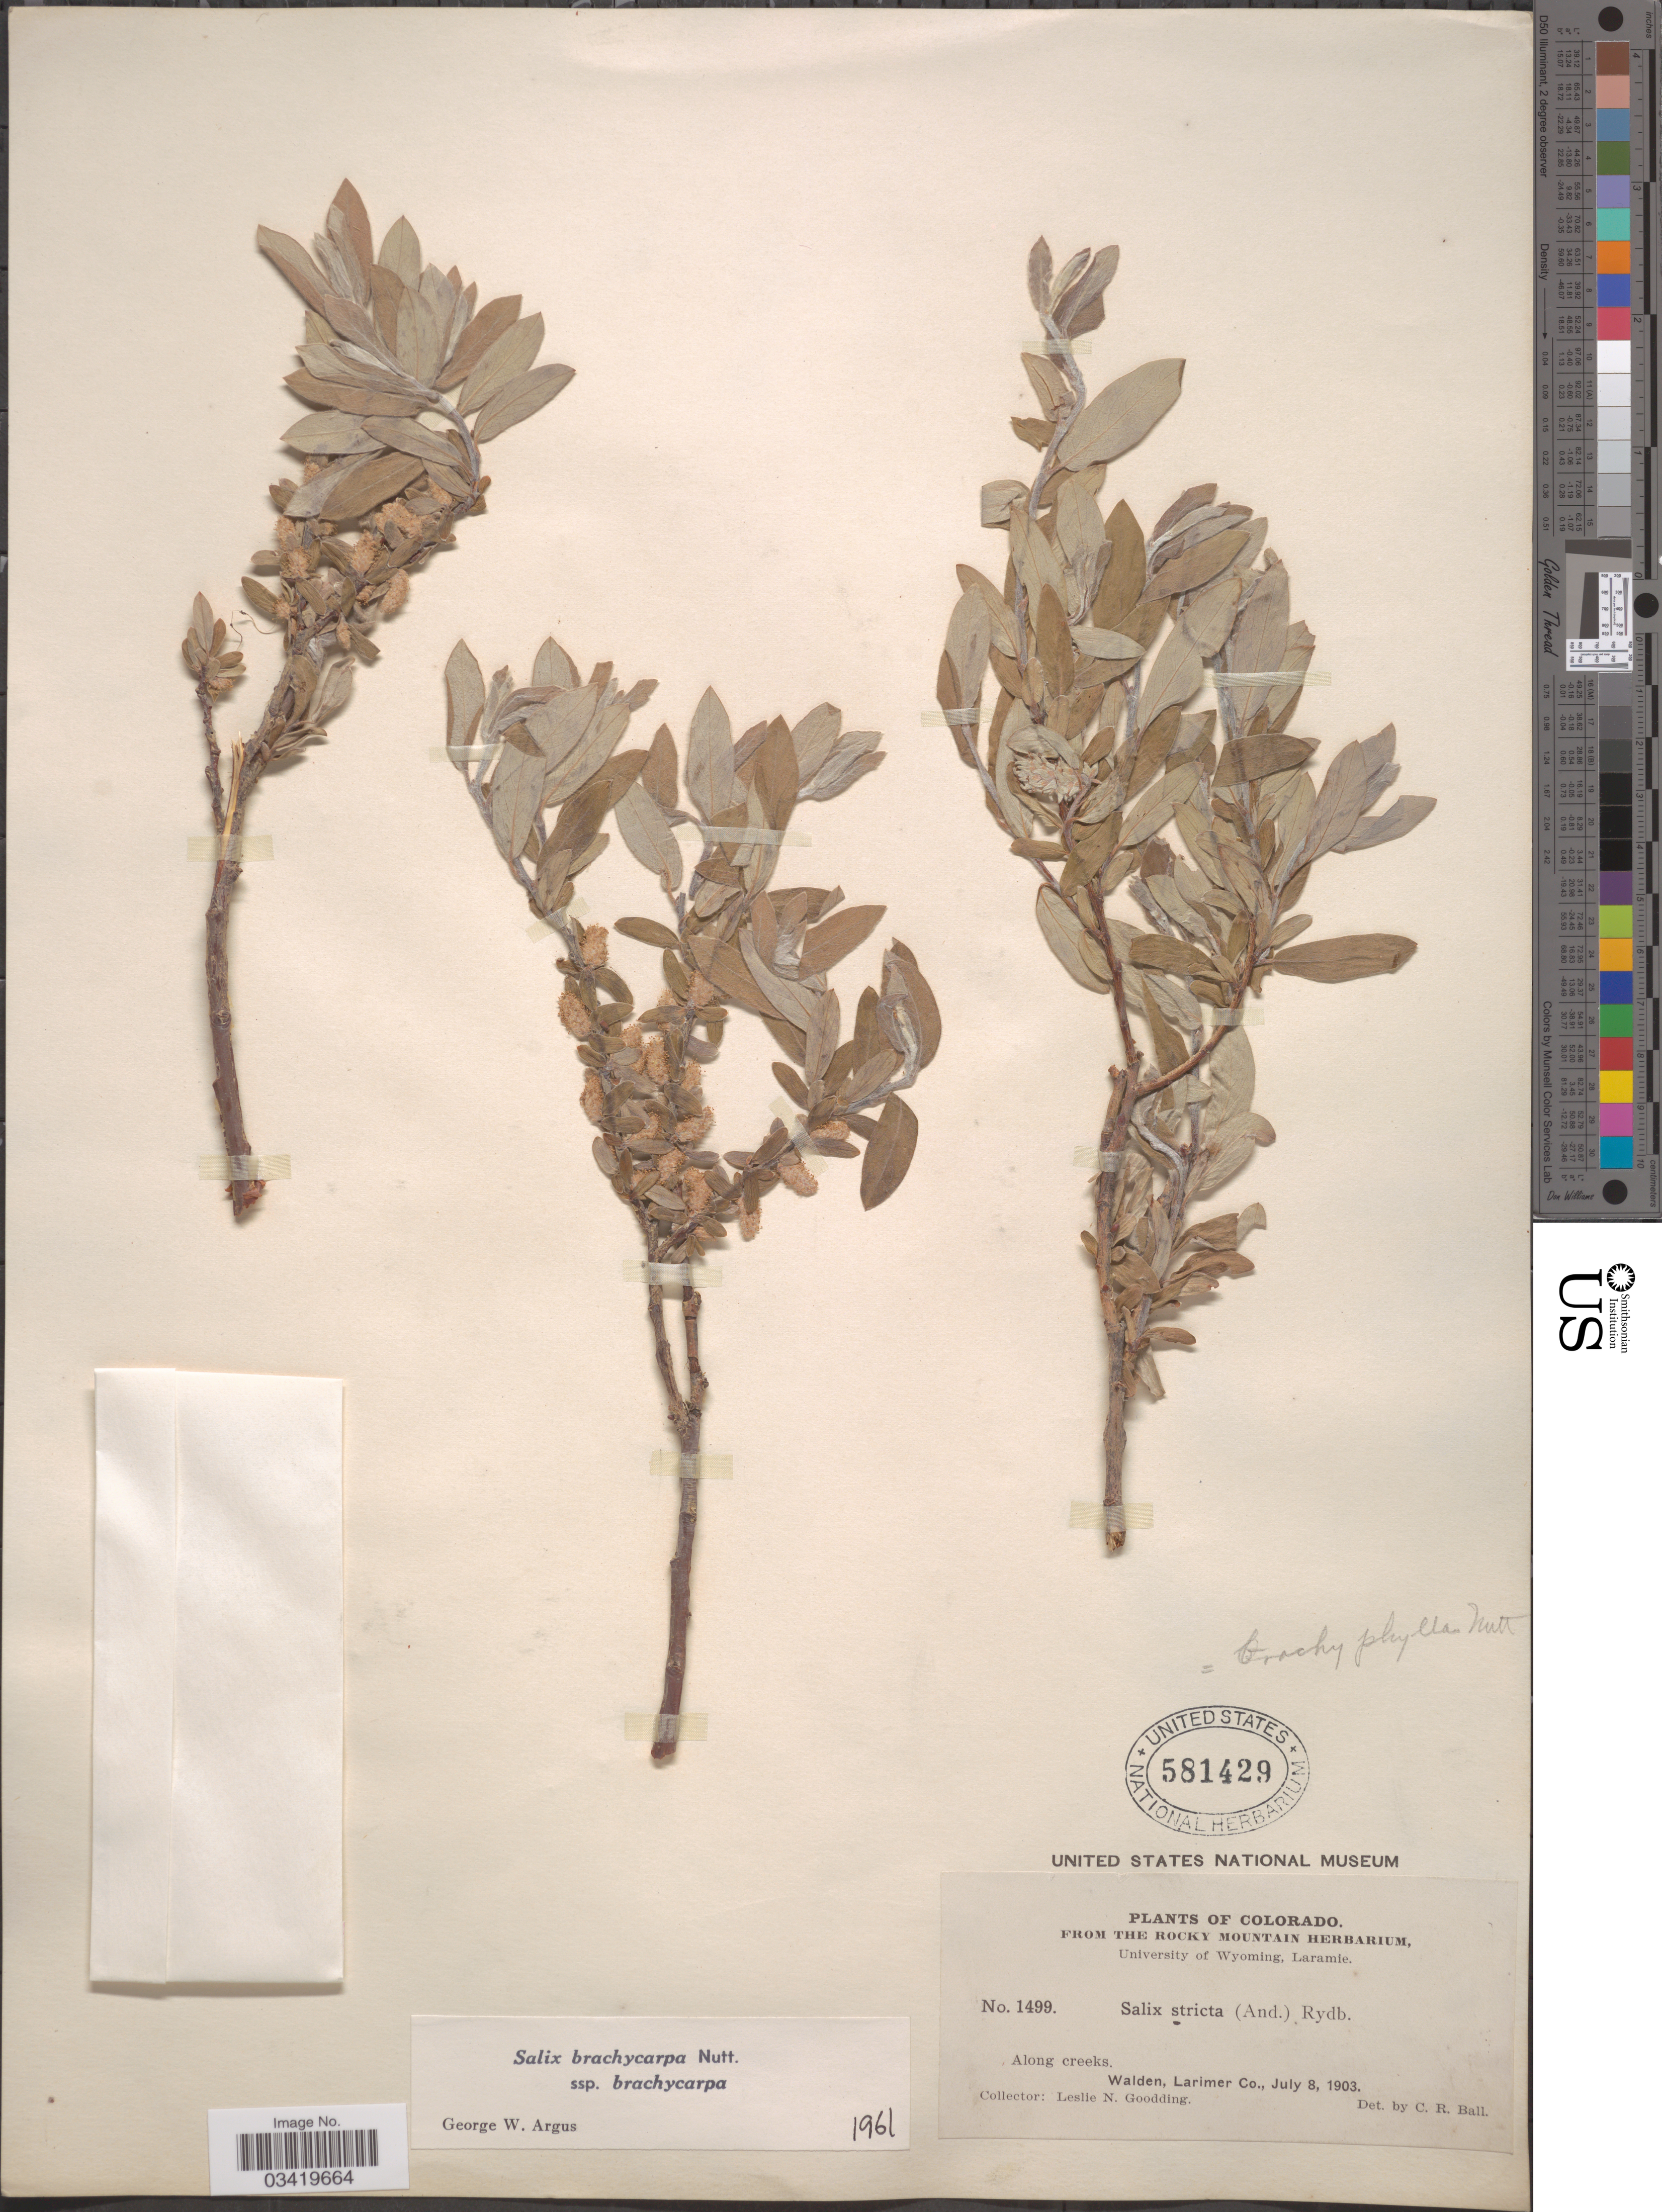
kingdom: Plantae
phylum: Tracheophyta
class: Magnoliopsida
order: Malpighiales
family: Salicaceae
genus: Salix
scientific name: Salix brachycarpa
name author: Nutt.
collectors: L. N. Goodding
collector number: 1499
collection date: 1903-07-08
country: United States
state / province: Colorado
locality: Along creeks. Walden, Larimer Co.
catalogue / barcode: US 581429